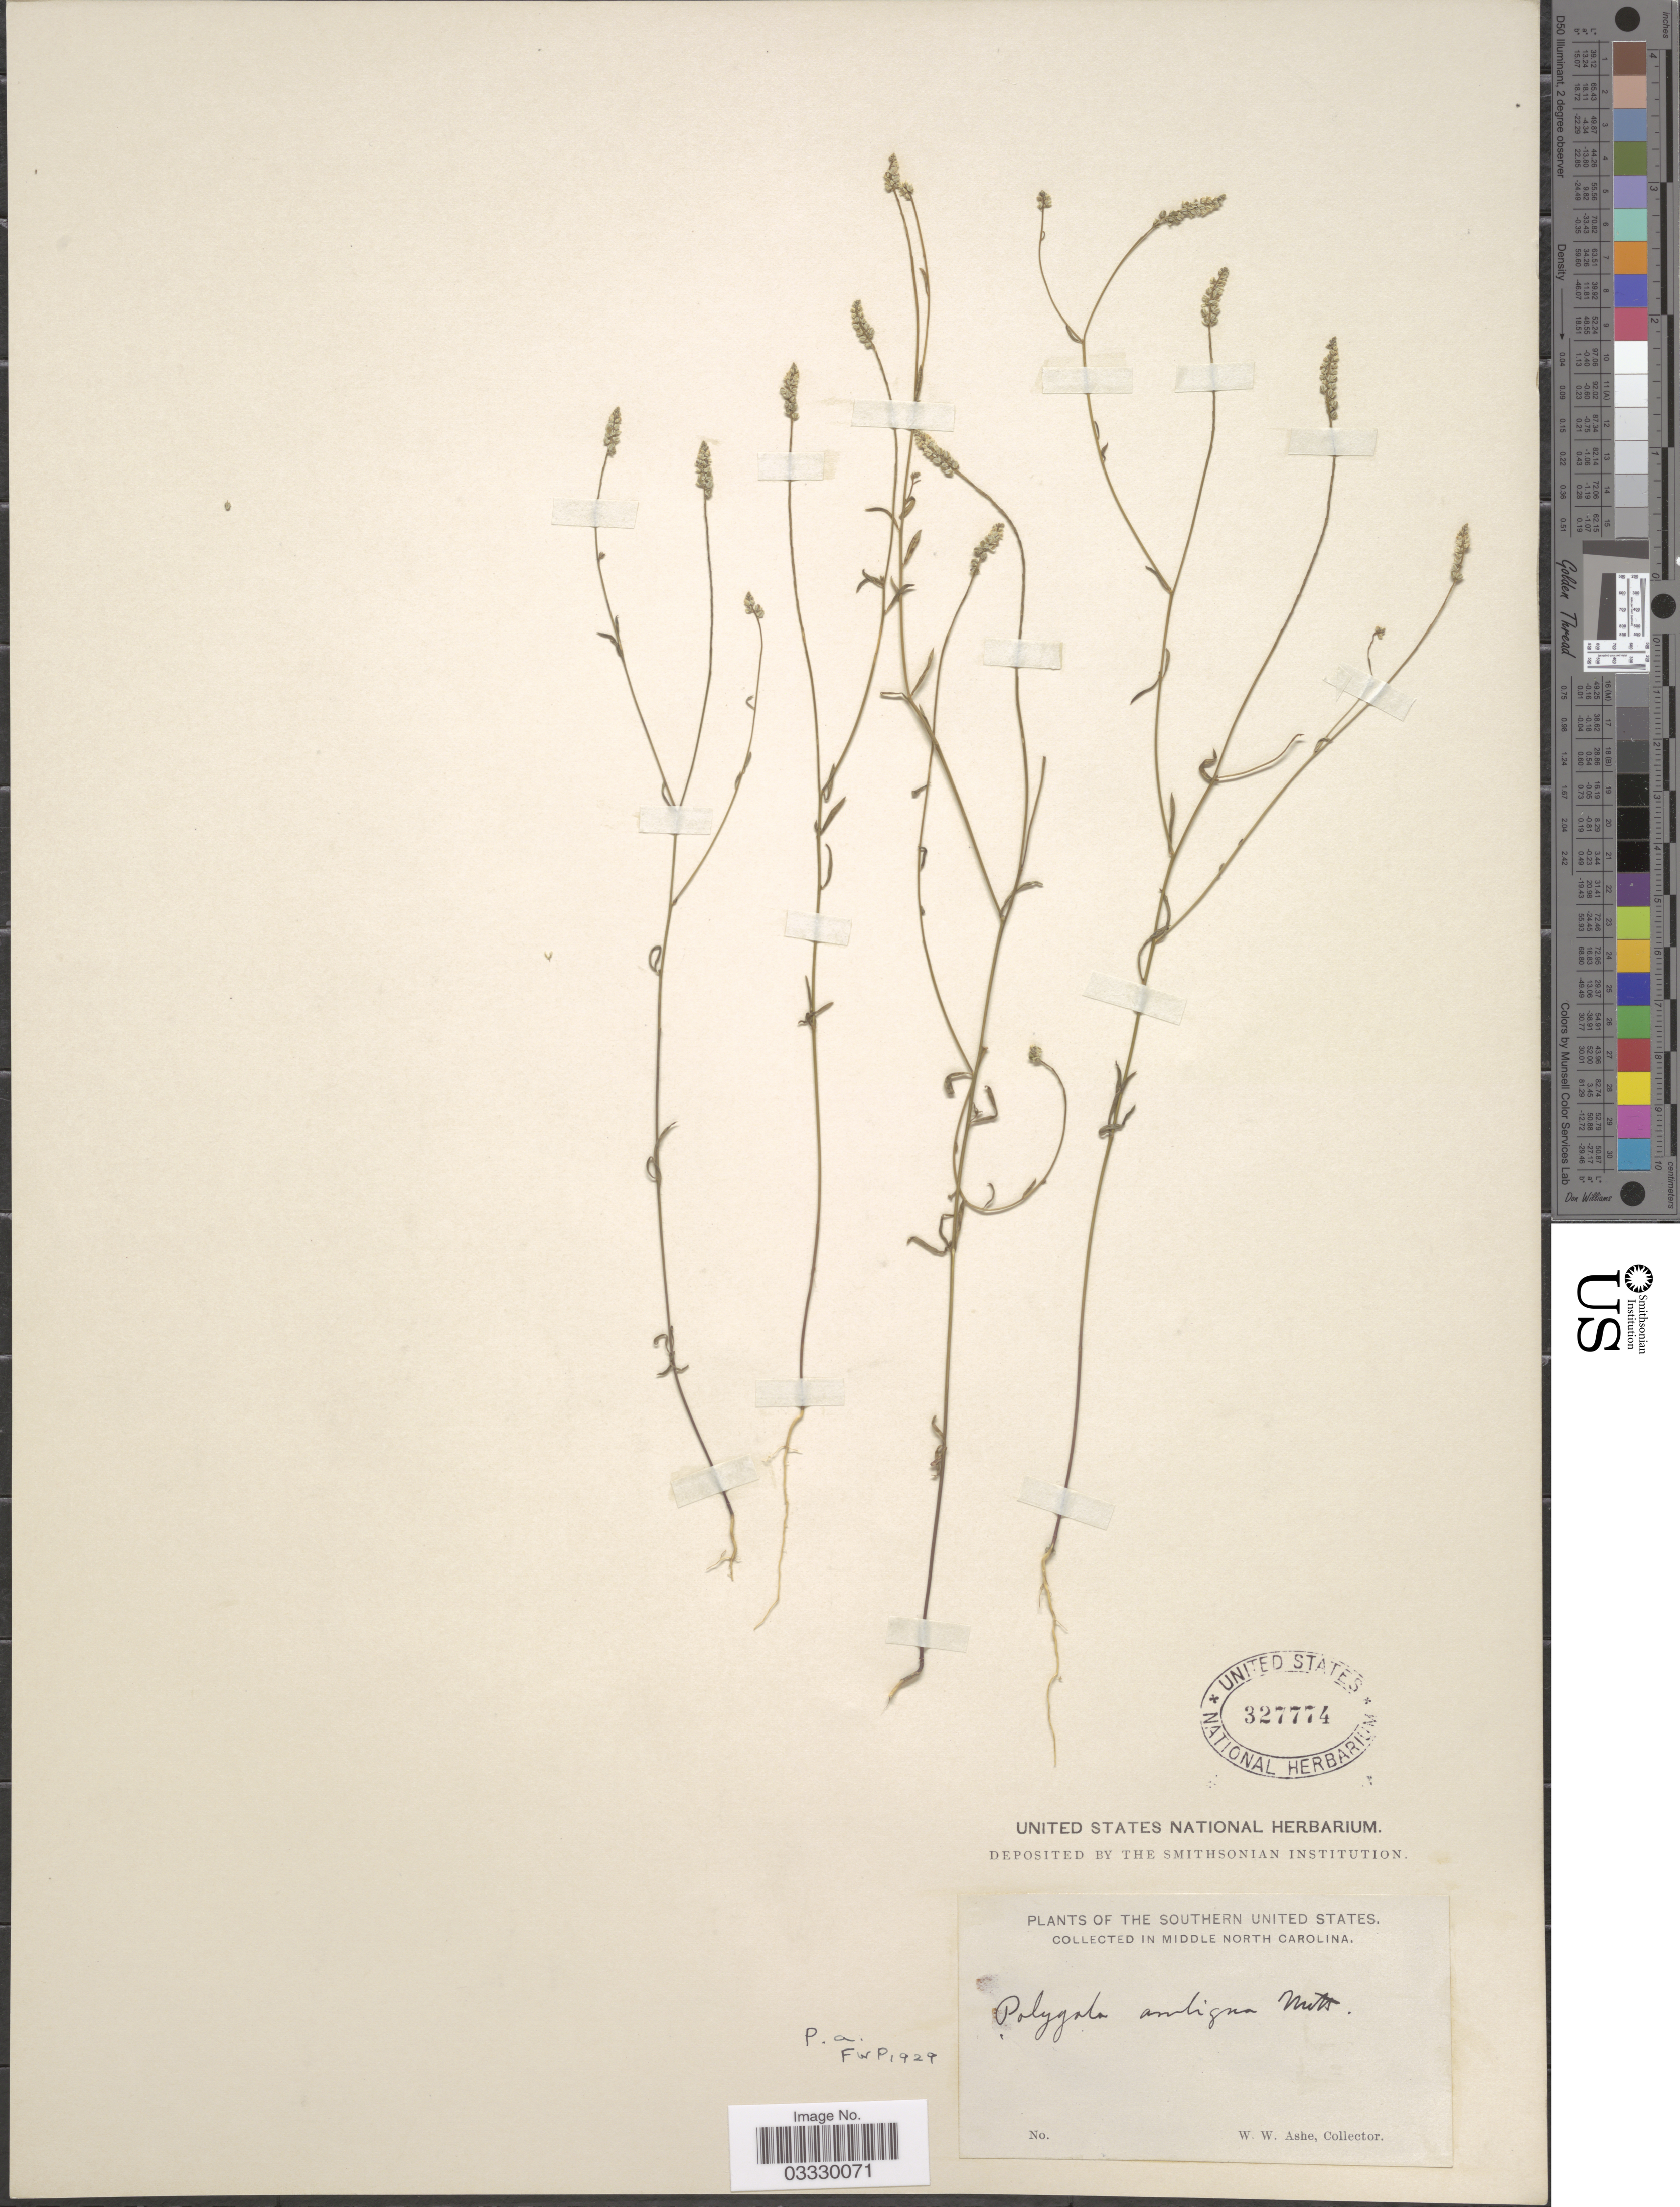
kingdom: Plantae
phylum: Tracheophyta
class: Magnoliopsida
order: Fabales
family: Polygalaceae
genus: Polygala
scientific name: Polygala ambigua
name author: Nutt.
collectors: W. W. Ashe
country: United States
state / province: North Carolina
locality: Southern United States. Middle North Carolina.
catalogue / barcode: US 327774